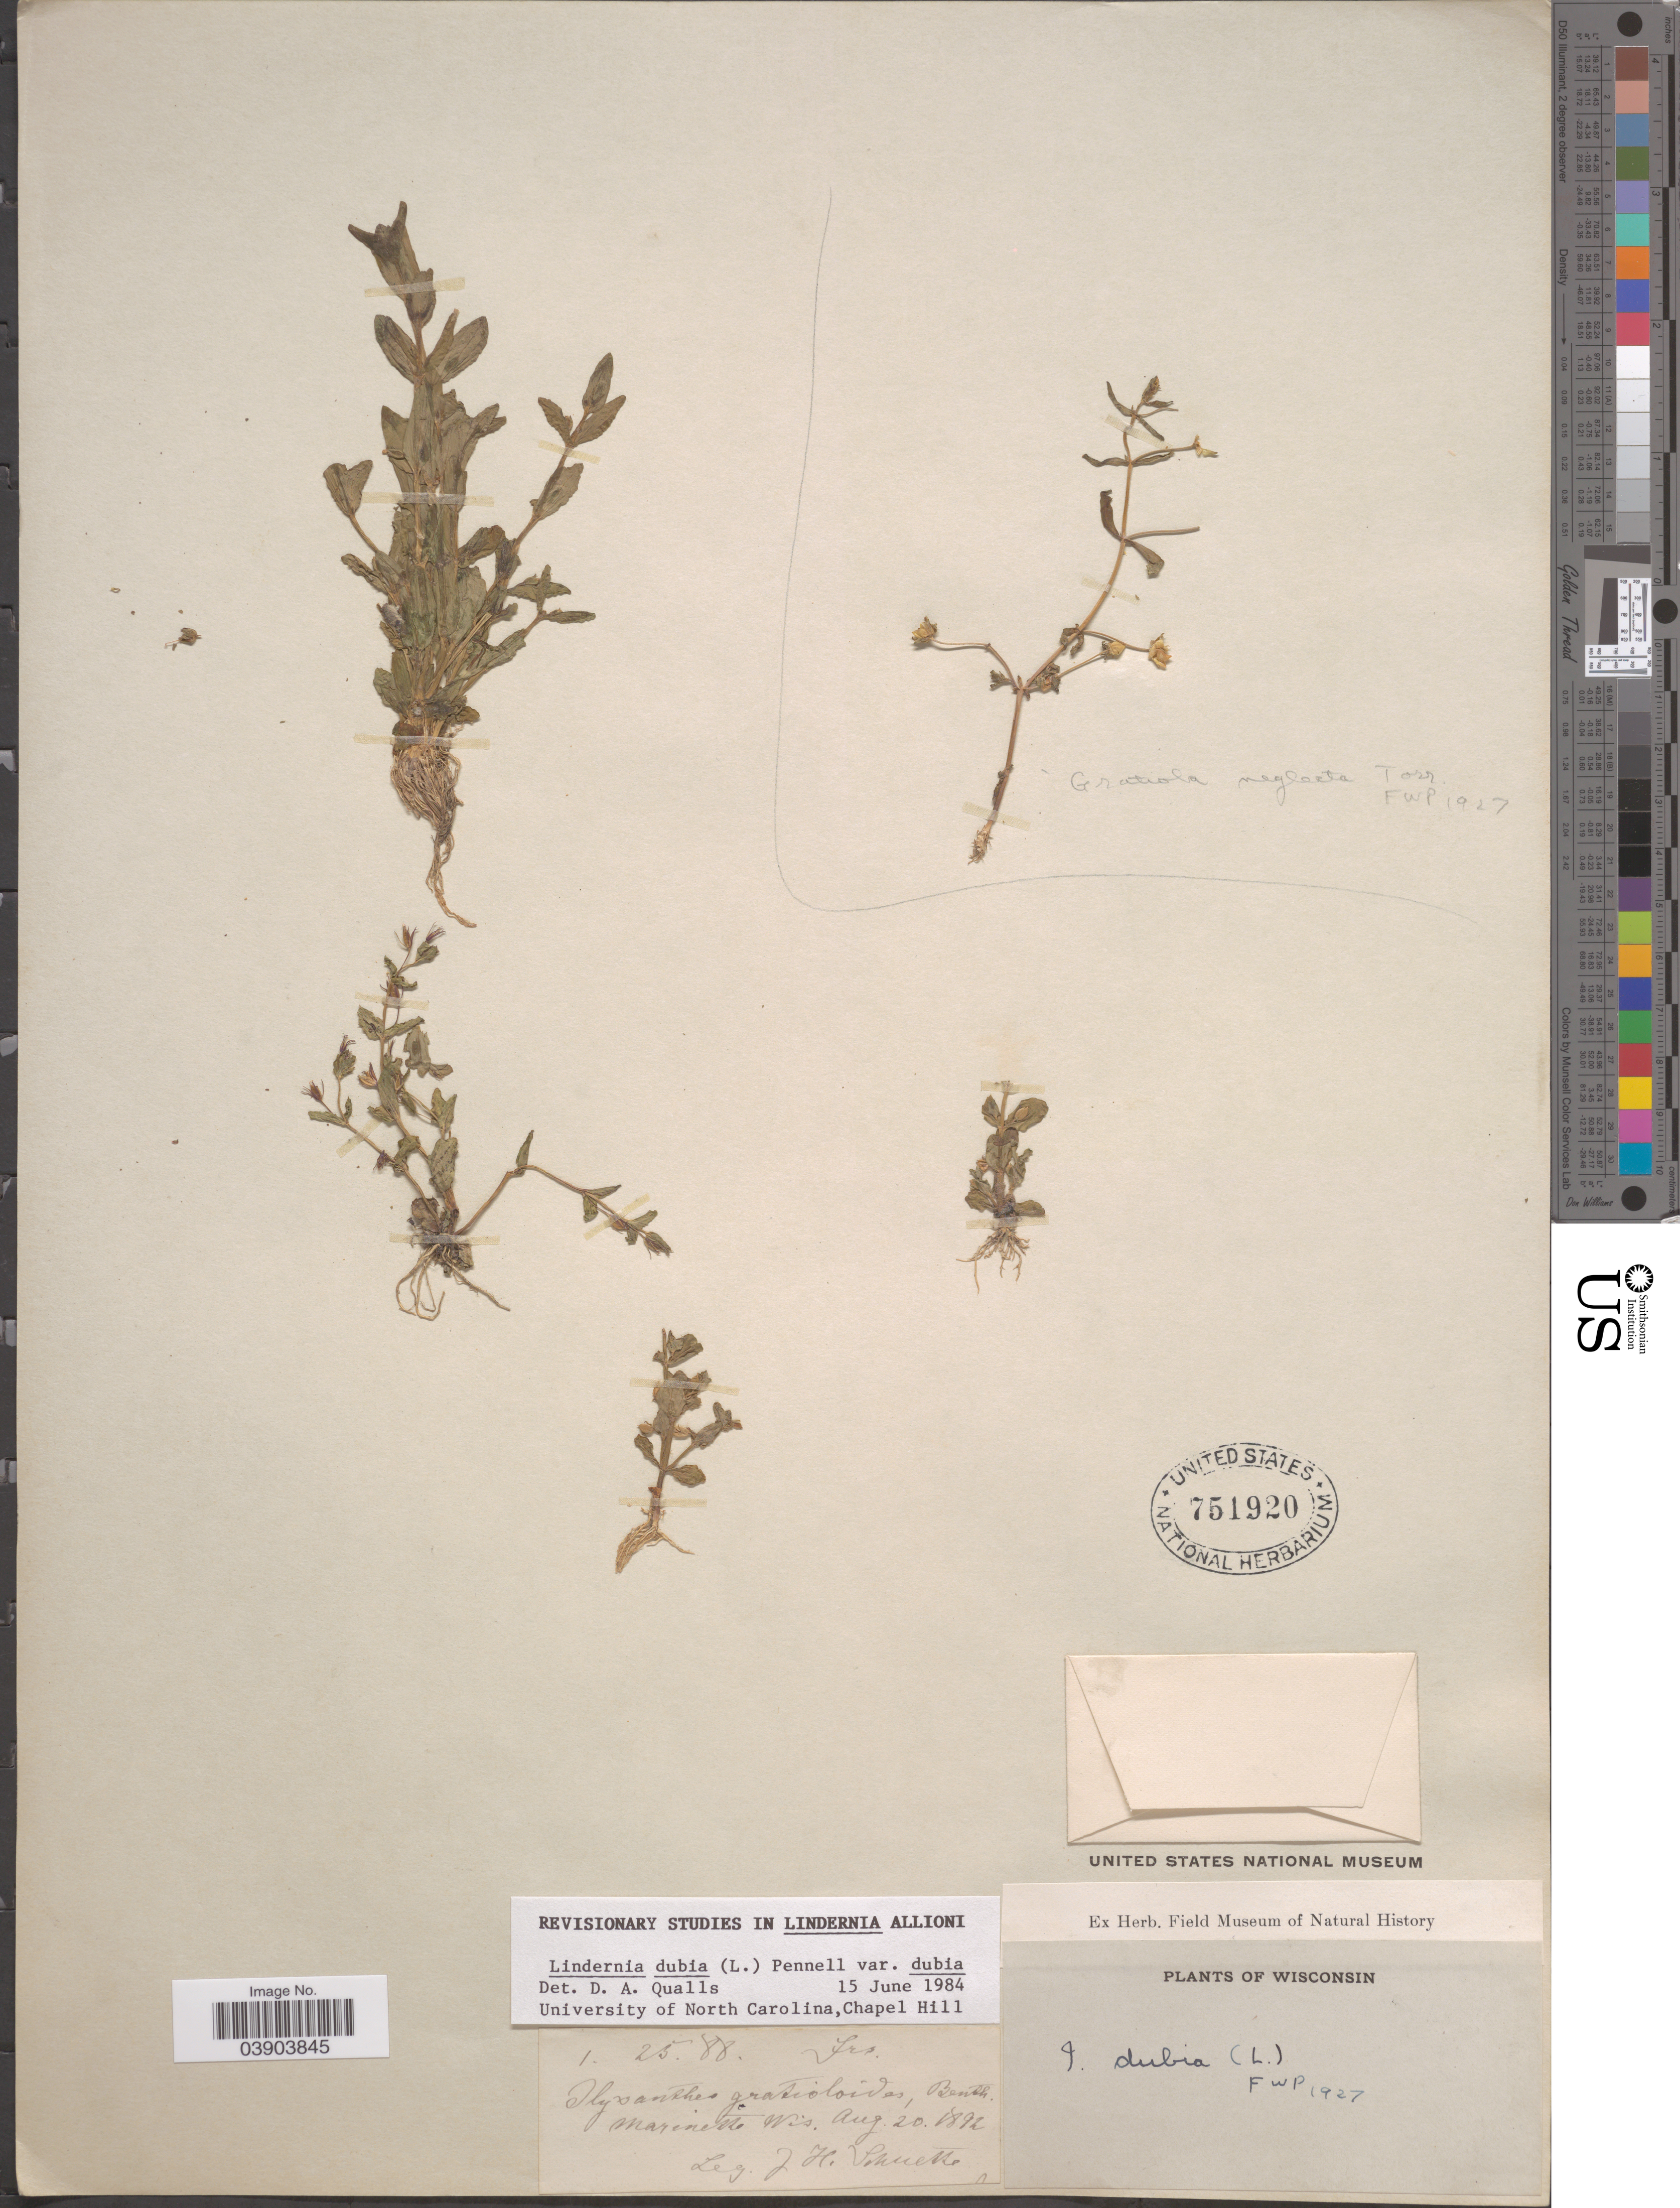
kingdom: Plantae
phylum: Tracheophyta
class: Magnoliopsida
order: Lamiales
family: Linderniaceae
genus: Lindernia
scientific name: Lindernia dubia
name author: (L.) Pennell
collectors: J. H. Schuette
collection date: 1892-08-20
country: United States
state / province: Wisconsin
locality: Marinette.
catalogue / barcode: US 751920